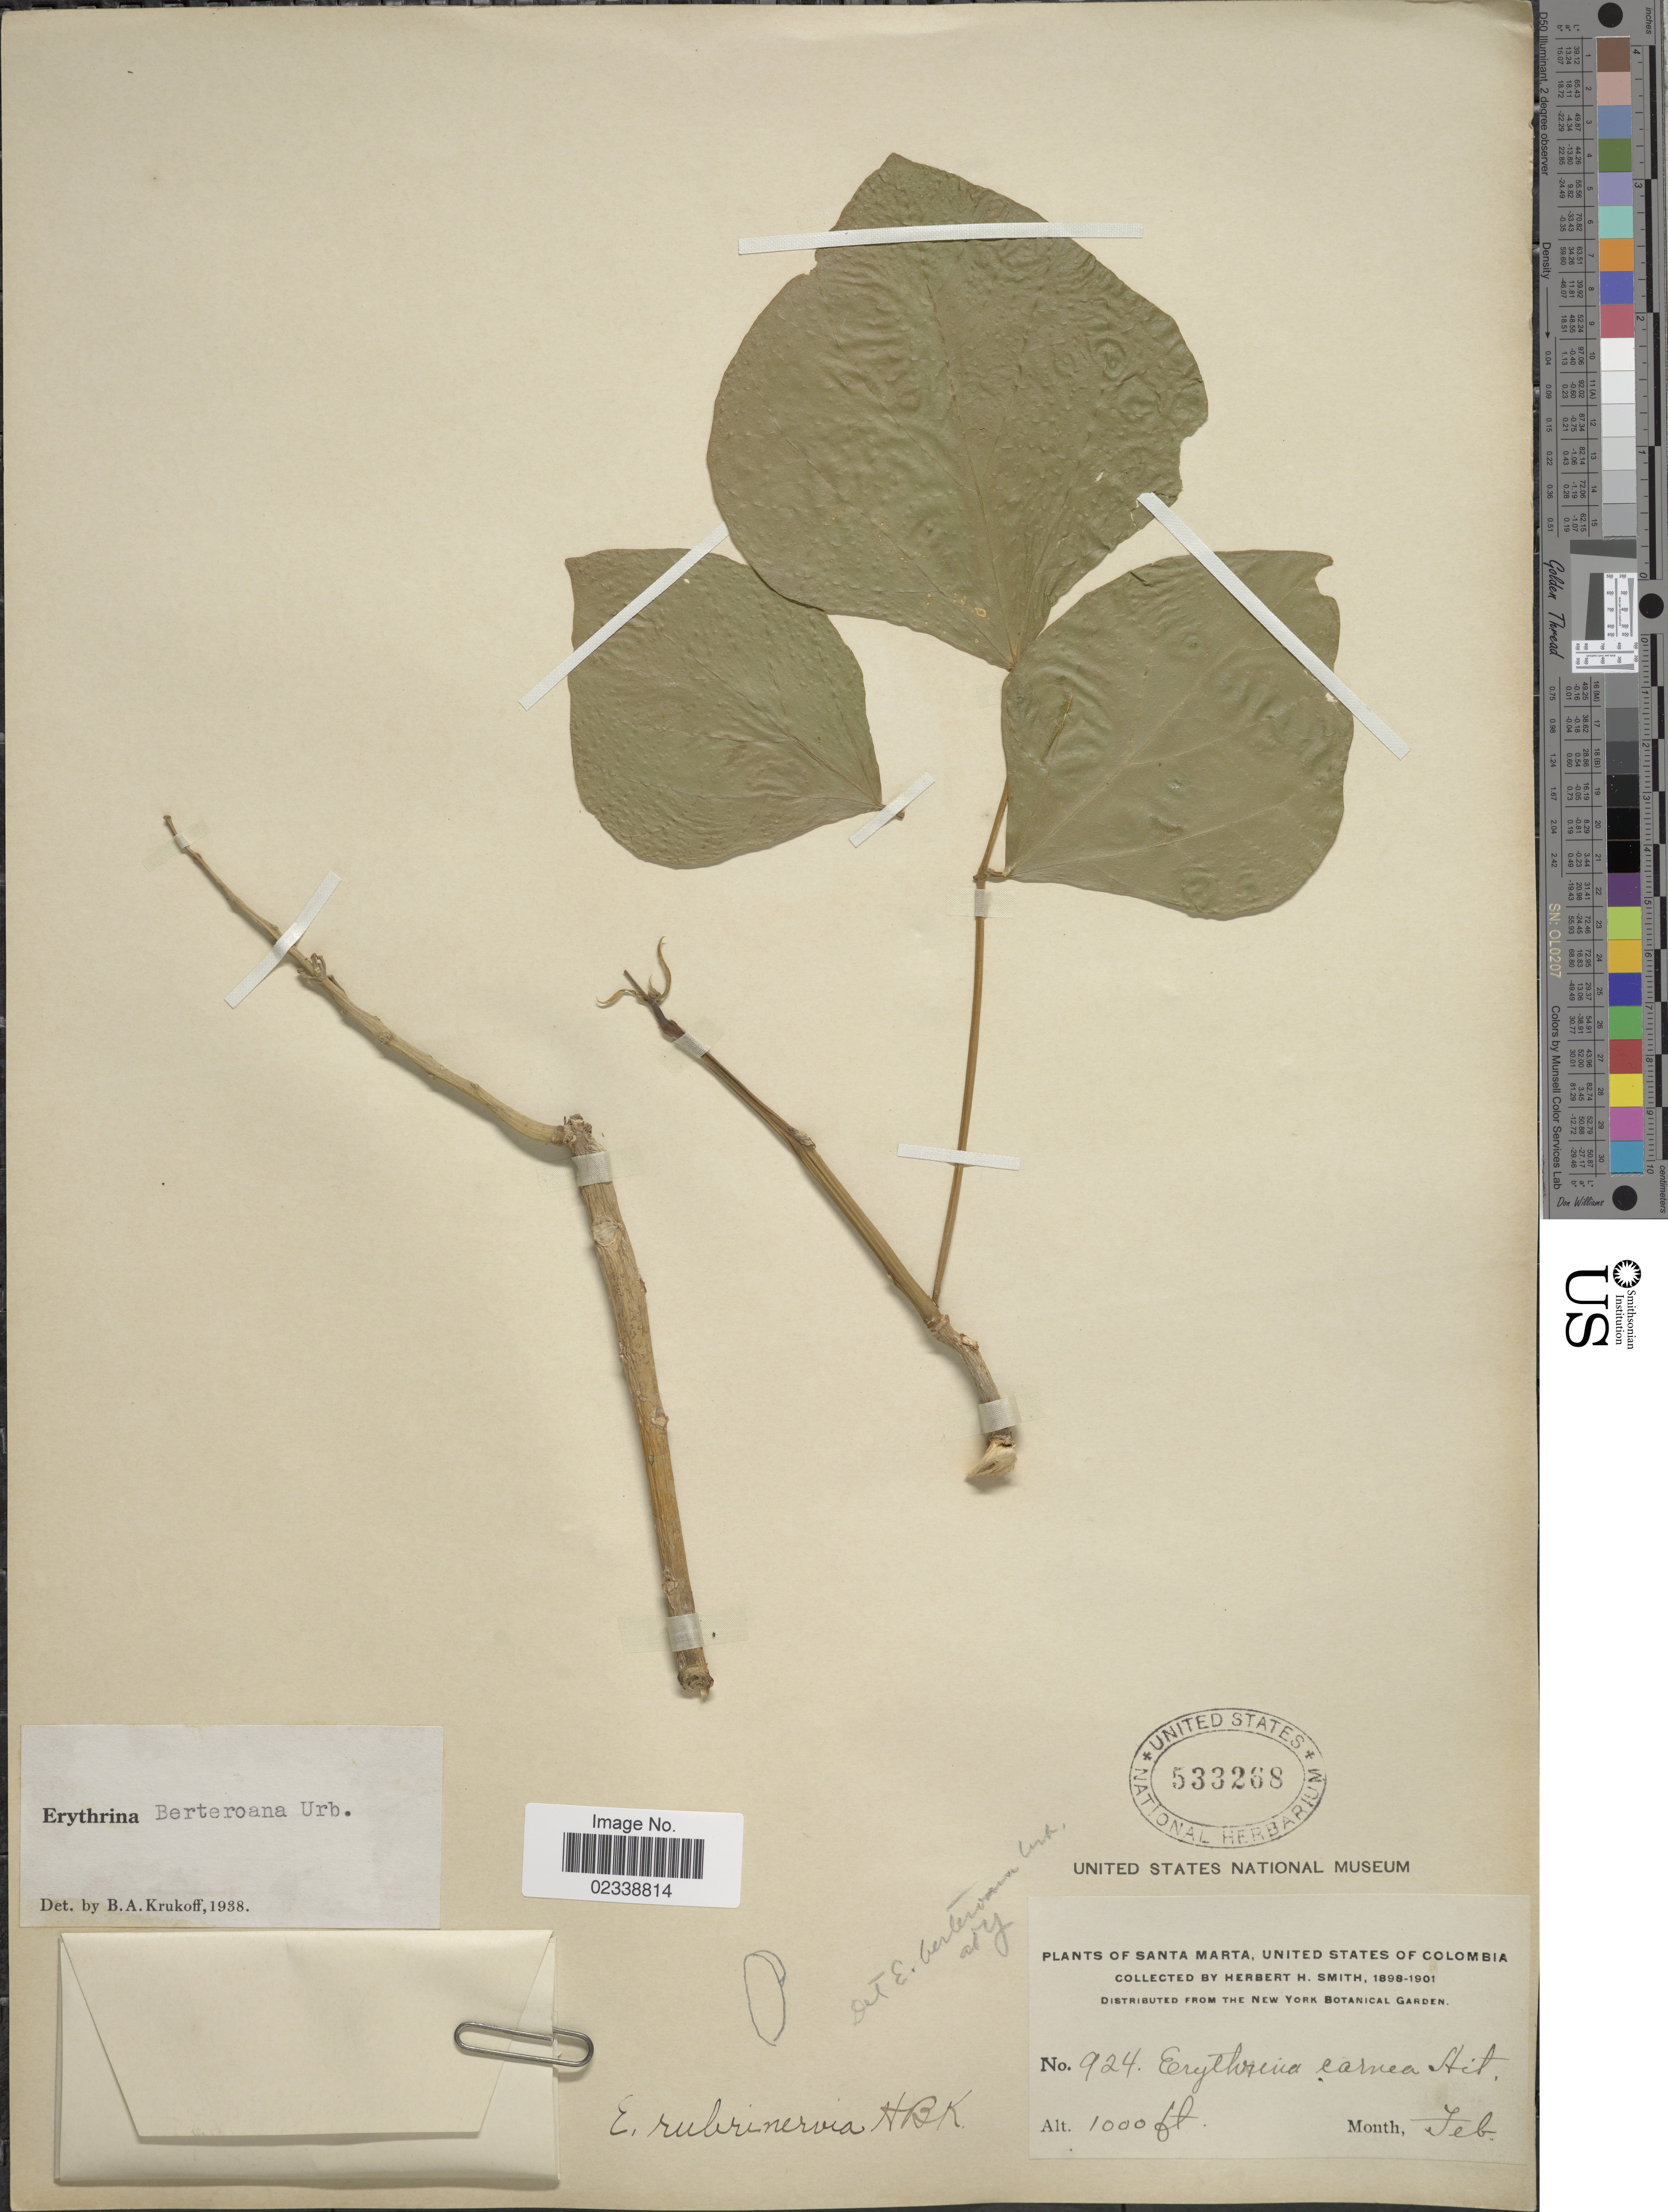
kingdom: Plantae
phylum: Tracheophyta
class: Magnoliopsida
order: Fabales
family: Fabaceae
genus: Erythrina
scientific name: Erythrina berteroana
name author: Urb.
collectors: Herbert H. Smith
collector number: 924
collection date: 1898-02/1901-02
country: Colombia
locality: Santa Marta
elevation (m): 305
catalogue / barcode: US 533268